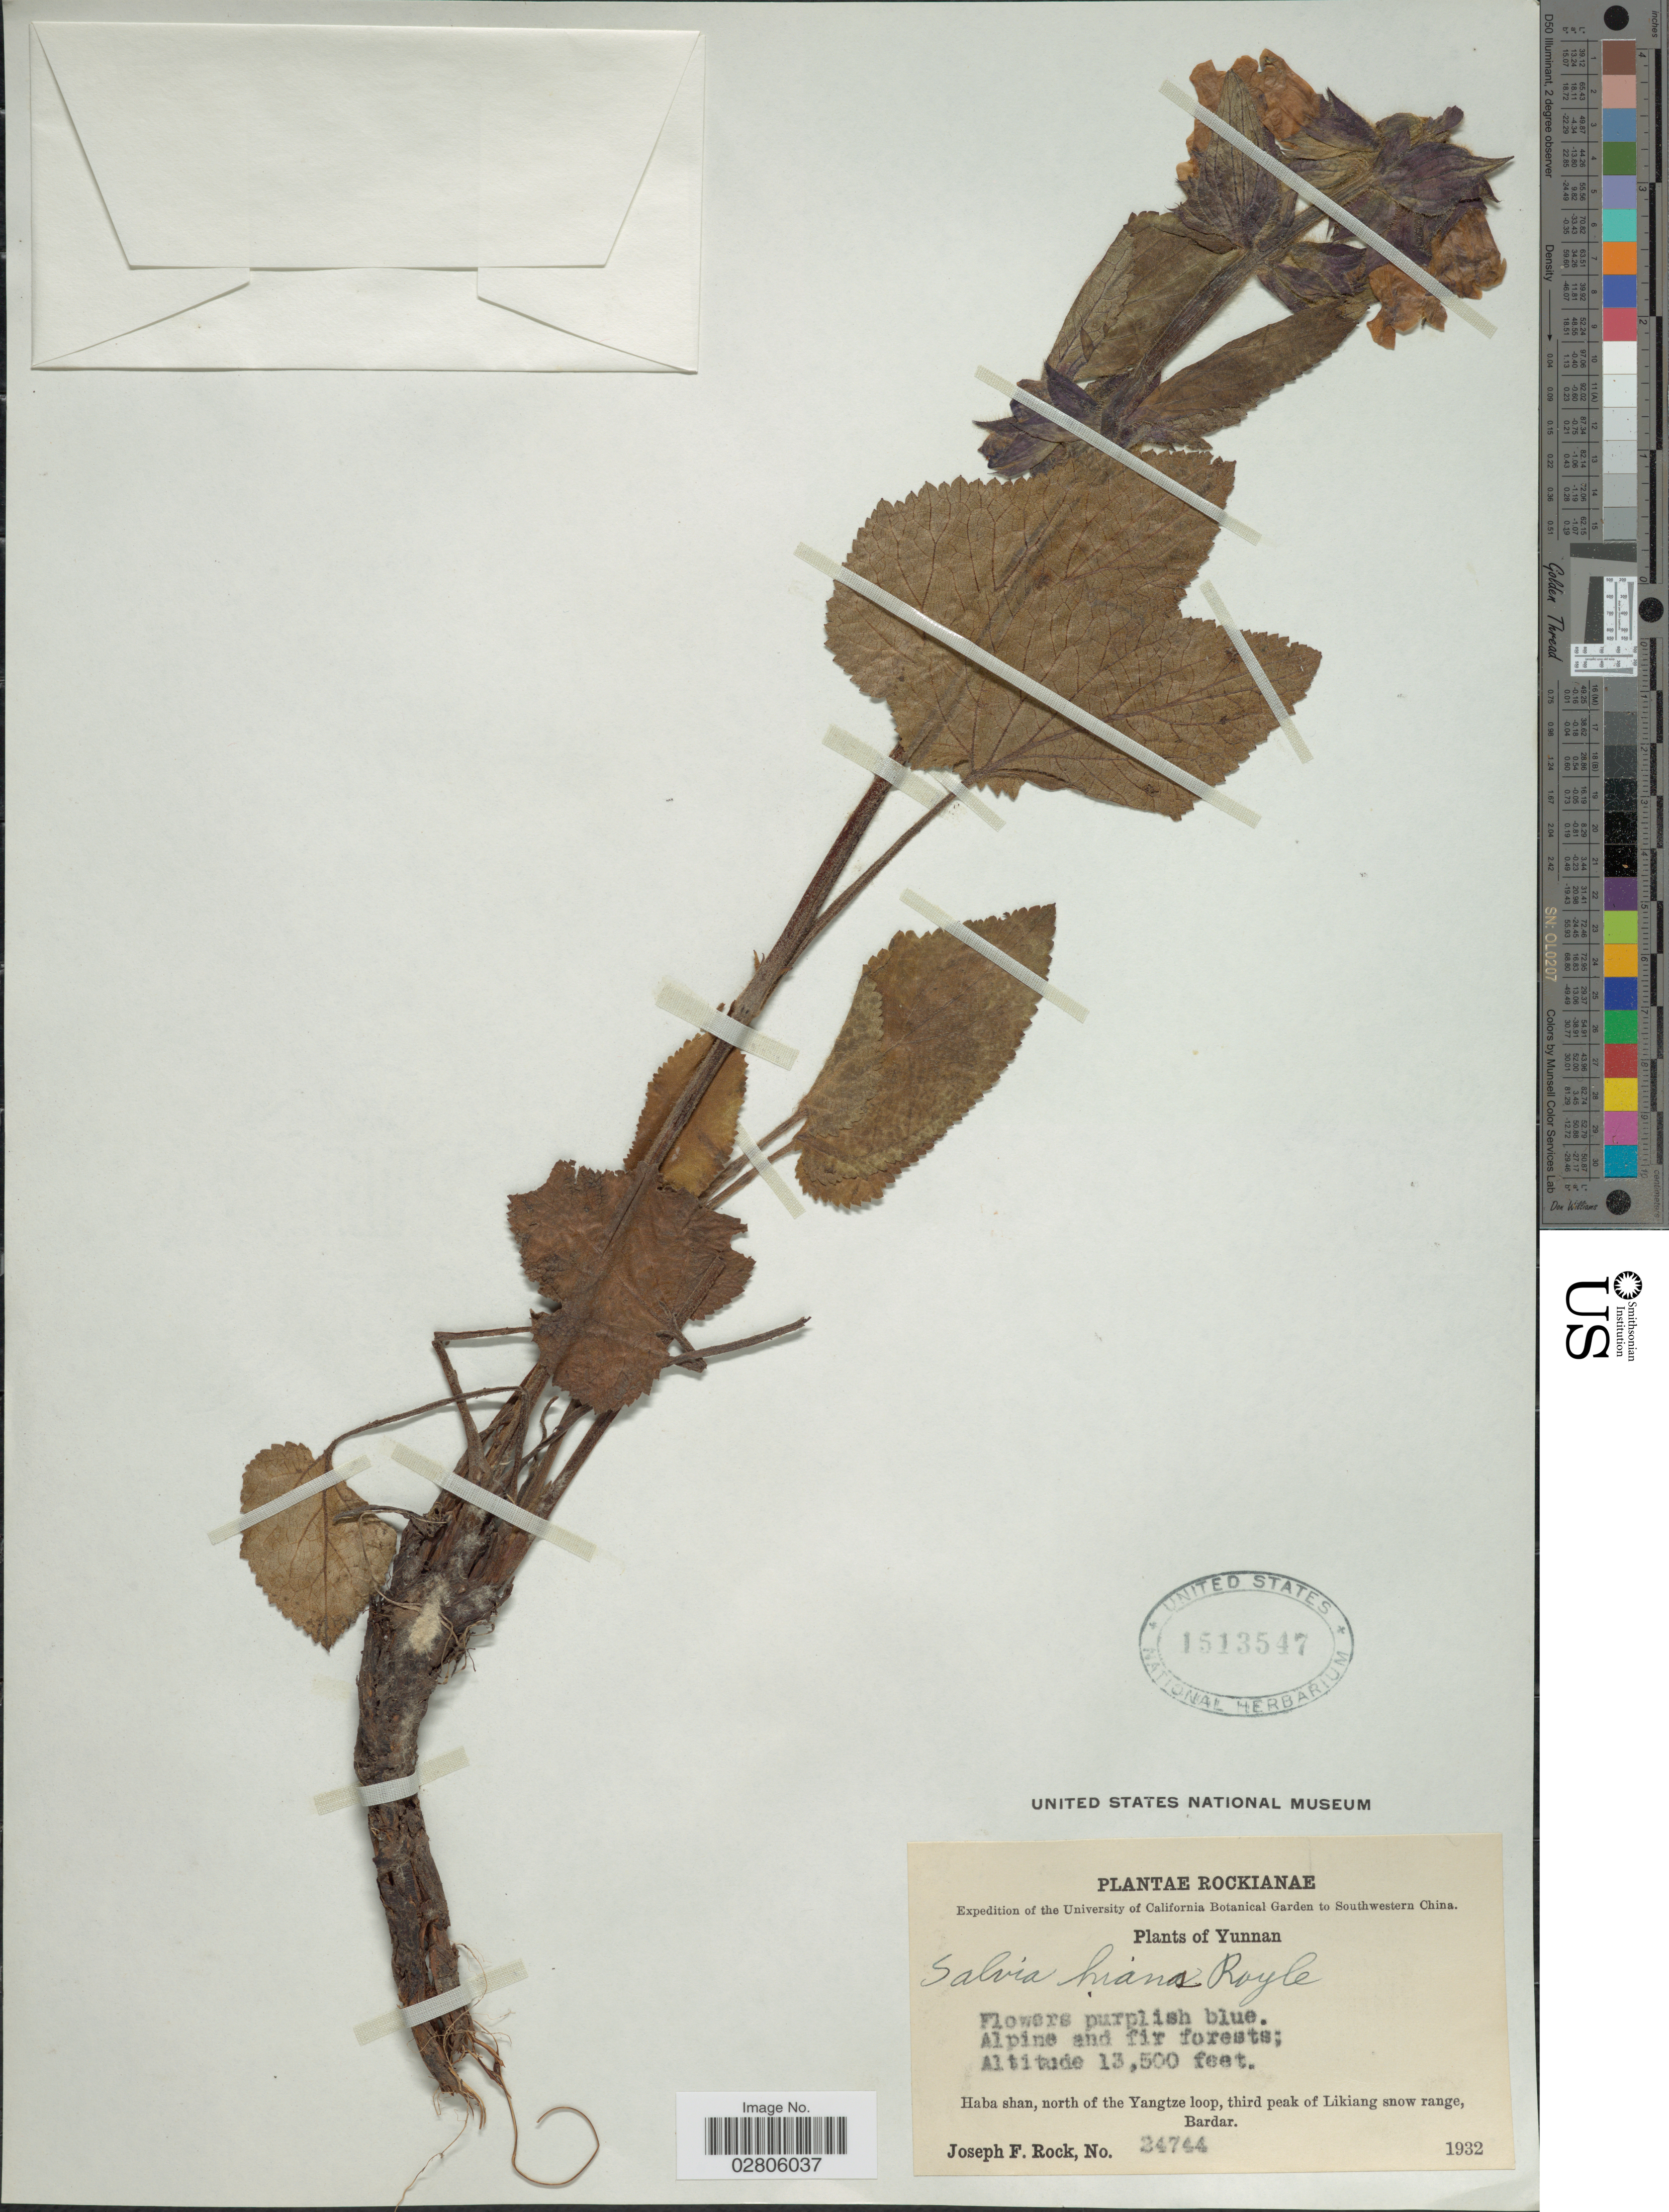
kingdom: Plantae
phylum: Tracheophyta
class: Magnoliopsida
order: Lamiales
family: Lamiaceae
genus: Salvia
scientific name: Salvia hians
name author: Royle ex Benth.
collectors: J. F. Rock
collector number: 24744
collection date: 1932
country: China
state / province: Yunnan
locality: Southwestern China, Haba shan, north of the Yangtze loop, third peak of Likiang snow range, Bardar.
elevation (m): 4115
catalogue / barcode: US 1513547